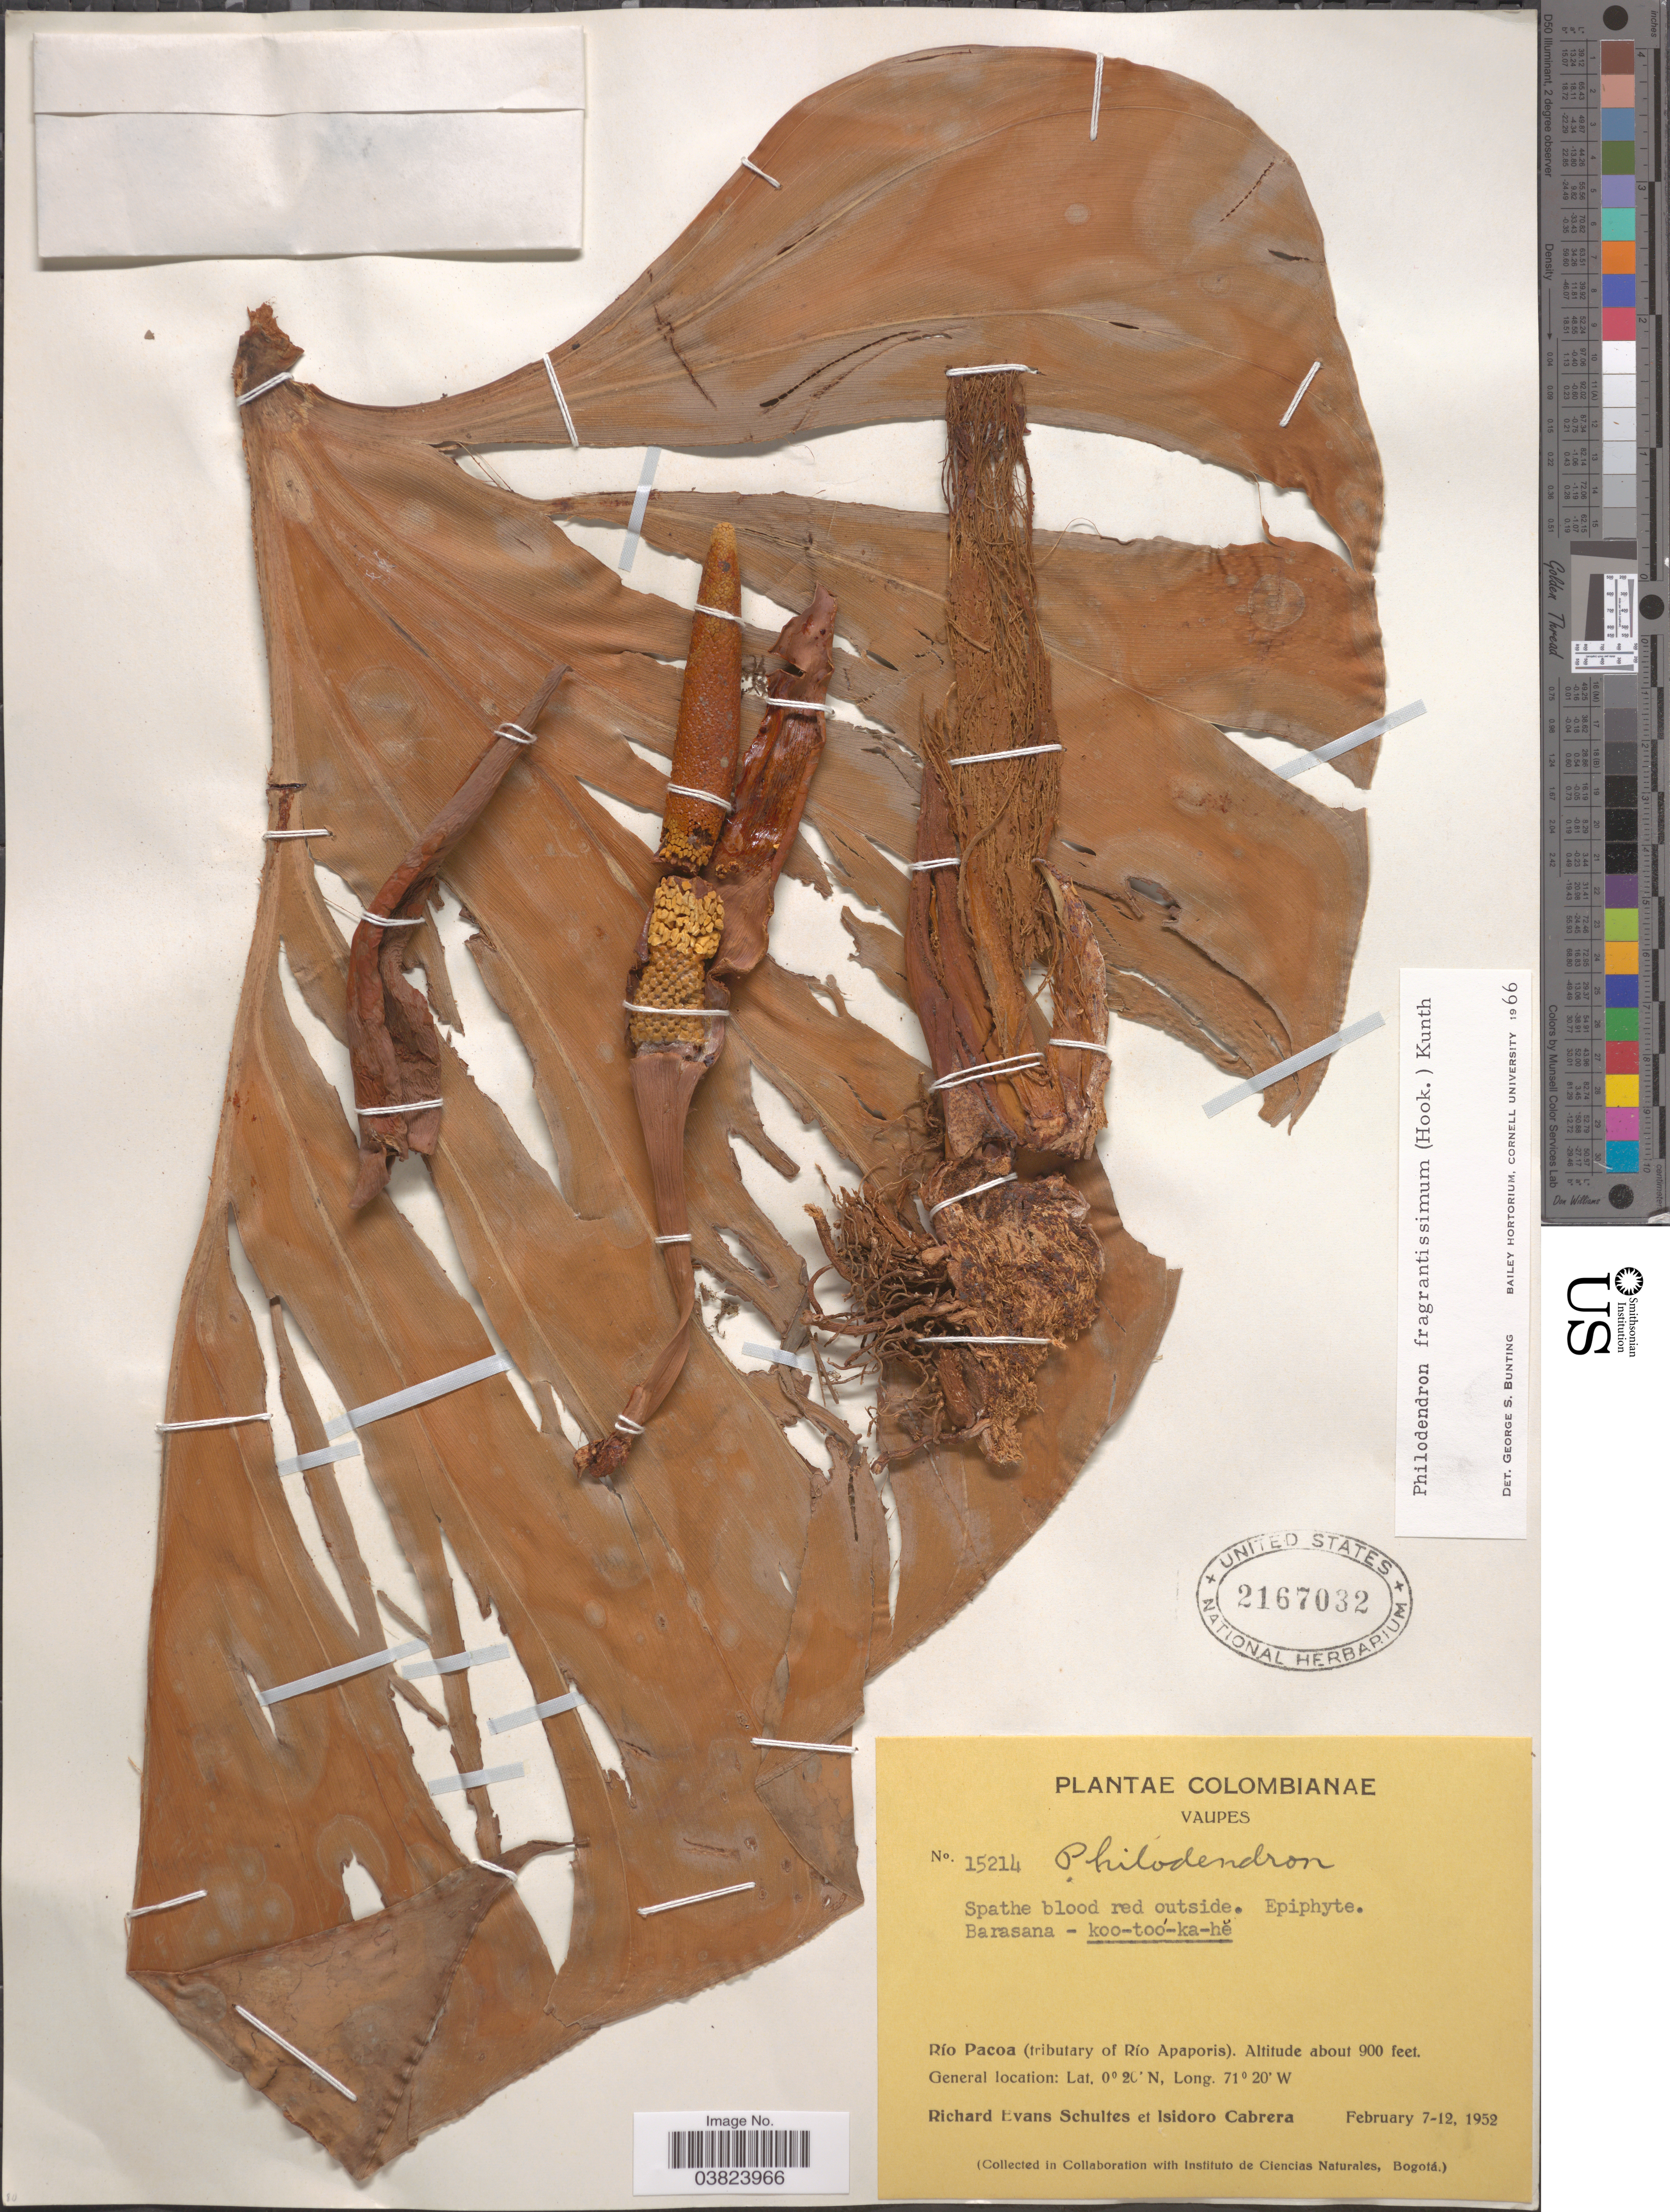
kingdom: Plantae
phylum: Tracheophyta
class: Liliopsida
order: Alismatales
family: Araceae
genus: Philodendron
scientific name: Philodendron fragrantissimum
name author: (G. Don) Kunth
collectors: R. E. Schultes & I. Cabrera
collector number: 15214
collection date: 1952-02-07/1952-02-12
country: Colombia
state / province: Vaupés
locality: Río Pacoa (tributary of Río Apaporis).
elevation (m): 274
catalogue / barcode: US 2167032